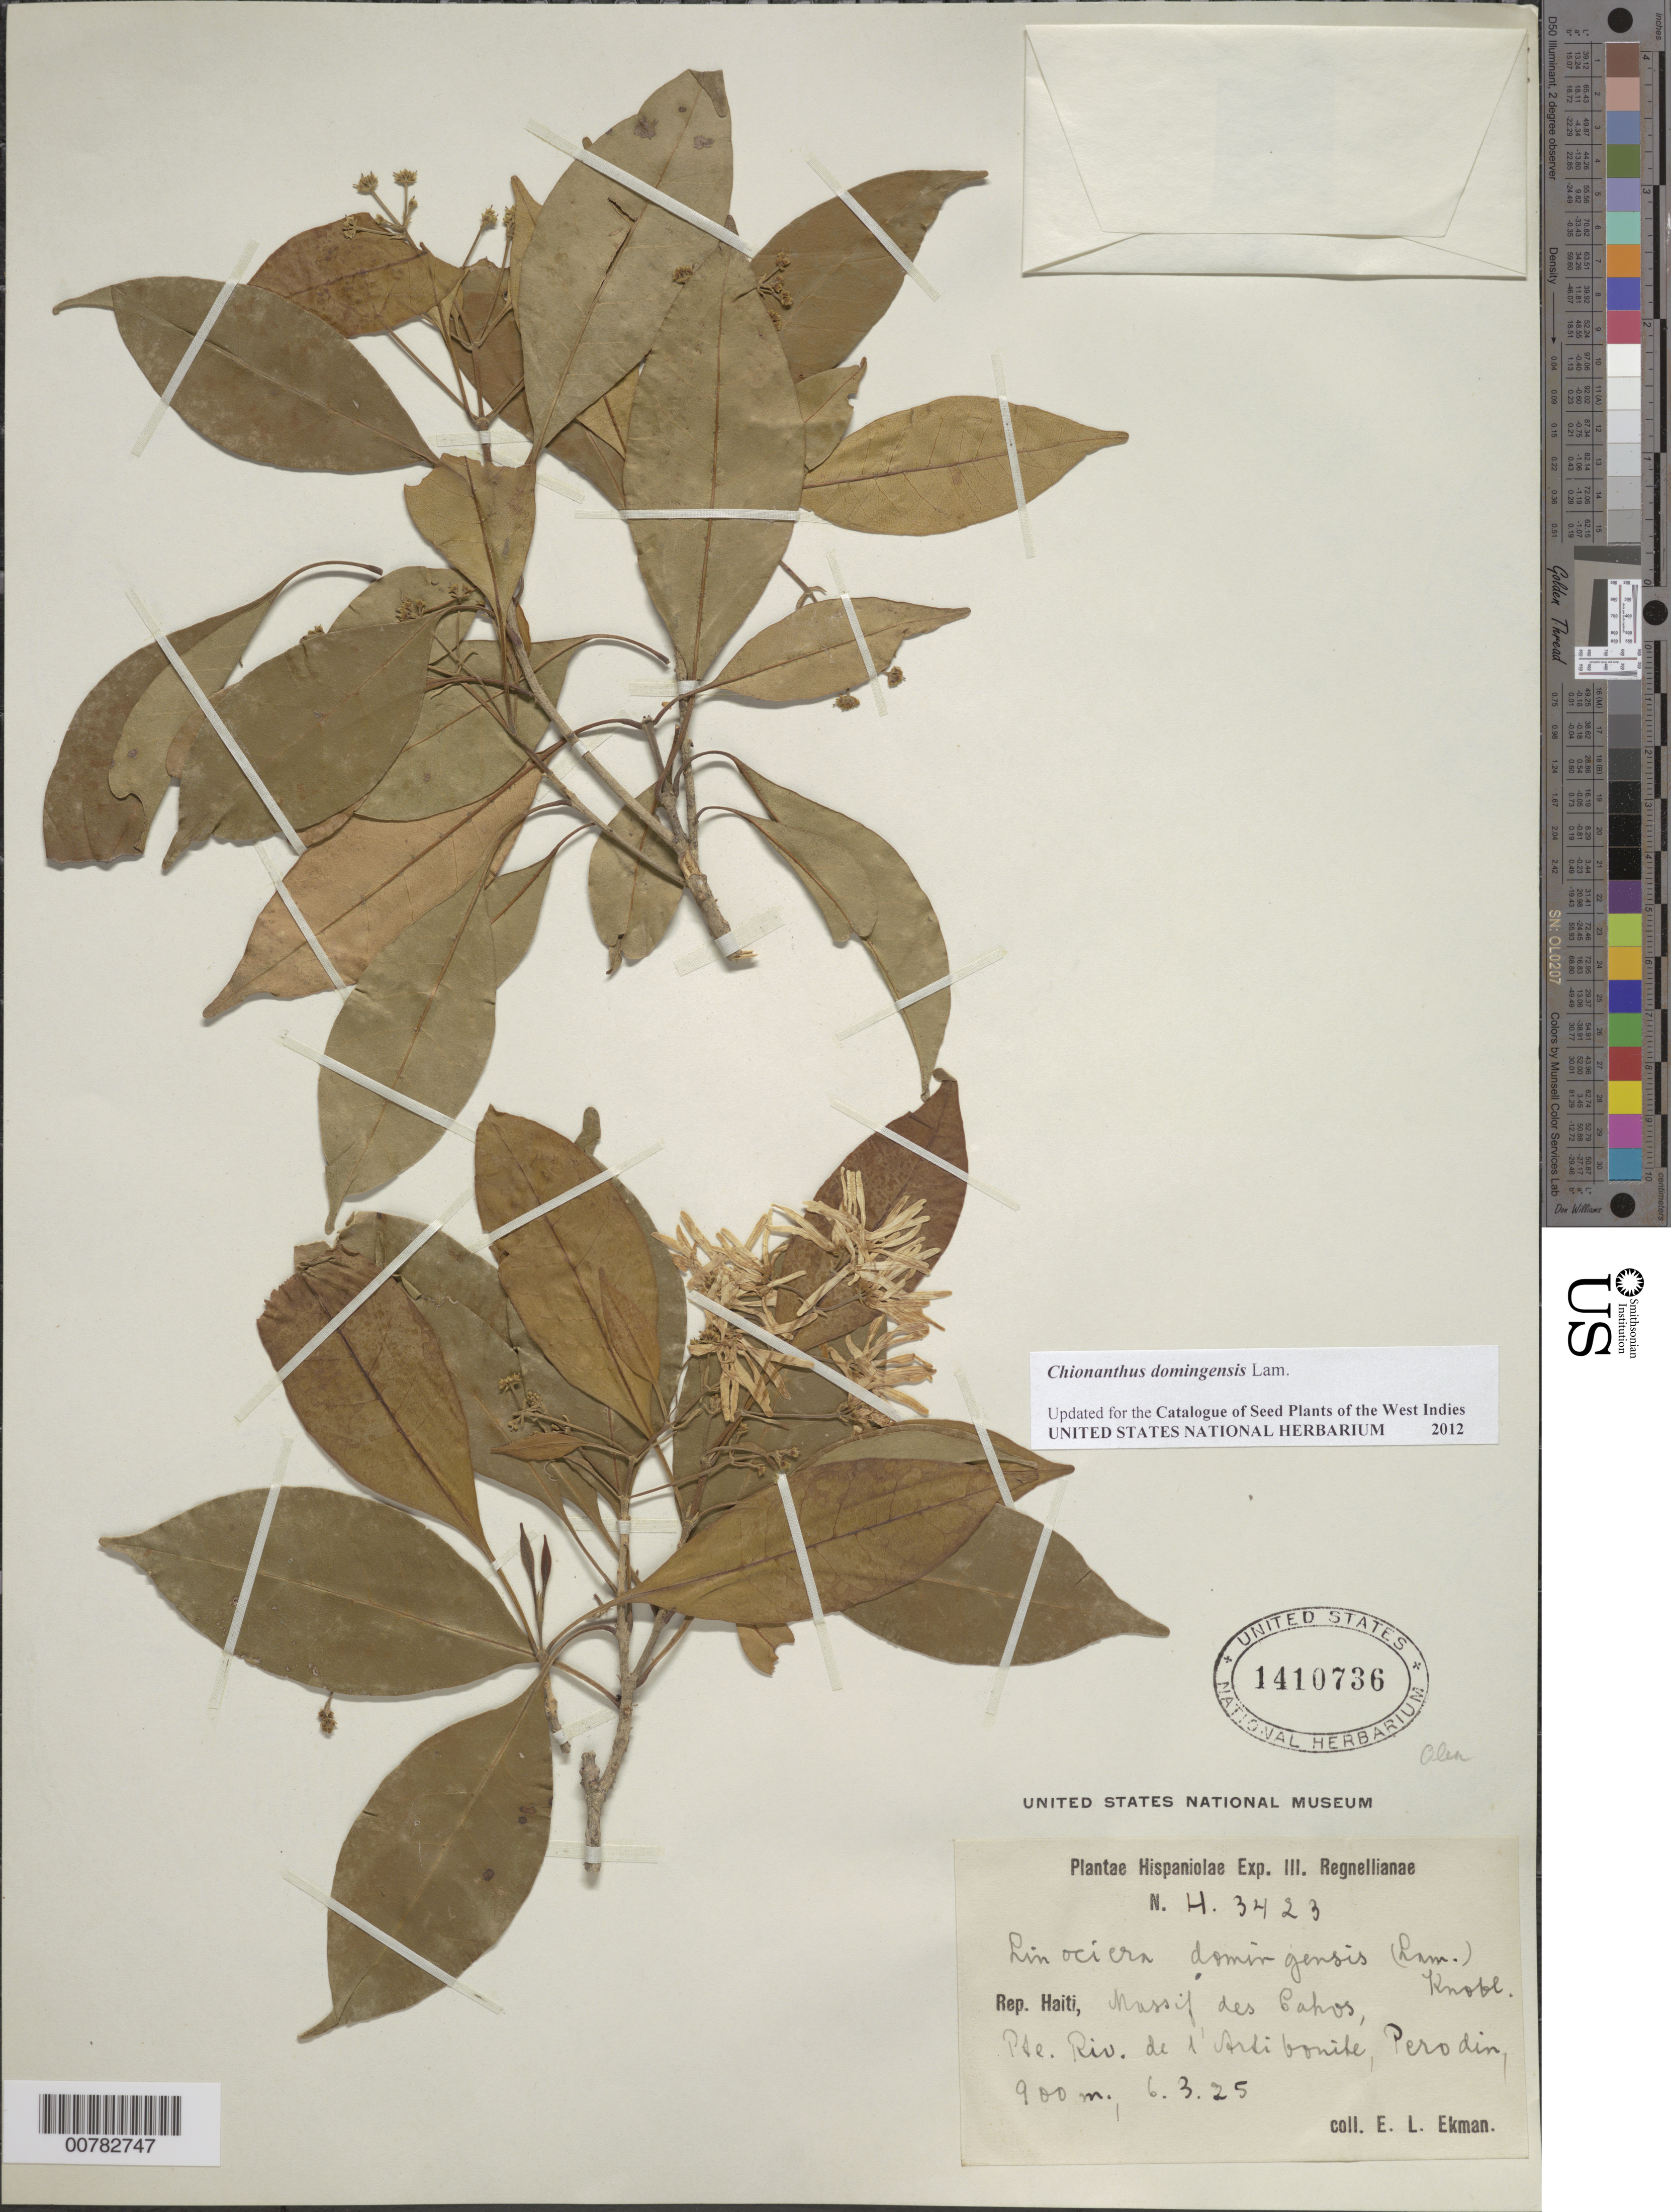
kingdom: Plantae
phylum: Tracheophyta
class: Magnoliopsida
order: Lamiales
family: Oleaceae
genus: Chionanthus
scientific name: Chionanthus domingensis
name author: Lam.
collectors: E. L. Ekman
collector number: H 3423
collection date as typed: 06 Mar 1925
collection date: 1925-03-06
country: Haiti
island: Hispaniola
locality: Massif des Cahos, Pte. Riv. De l'Artibonite, Perodin.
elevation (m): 900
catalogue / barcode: US 1410736